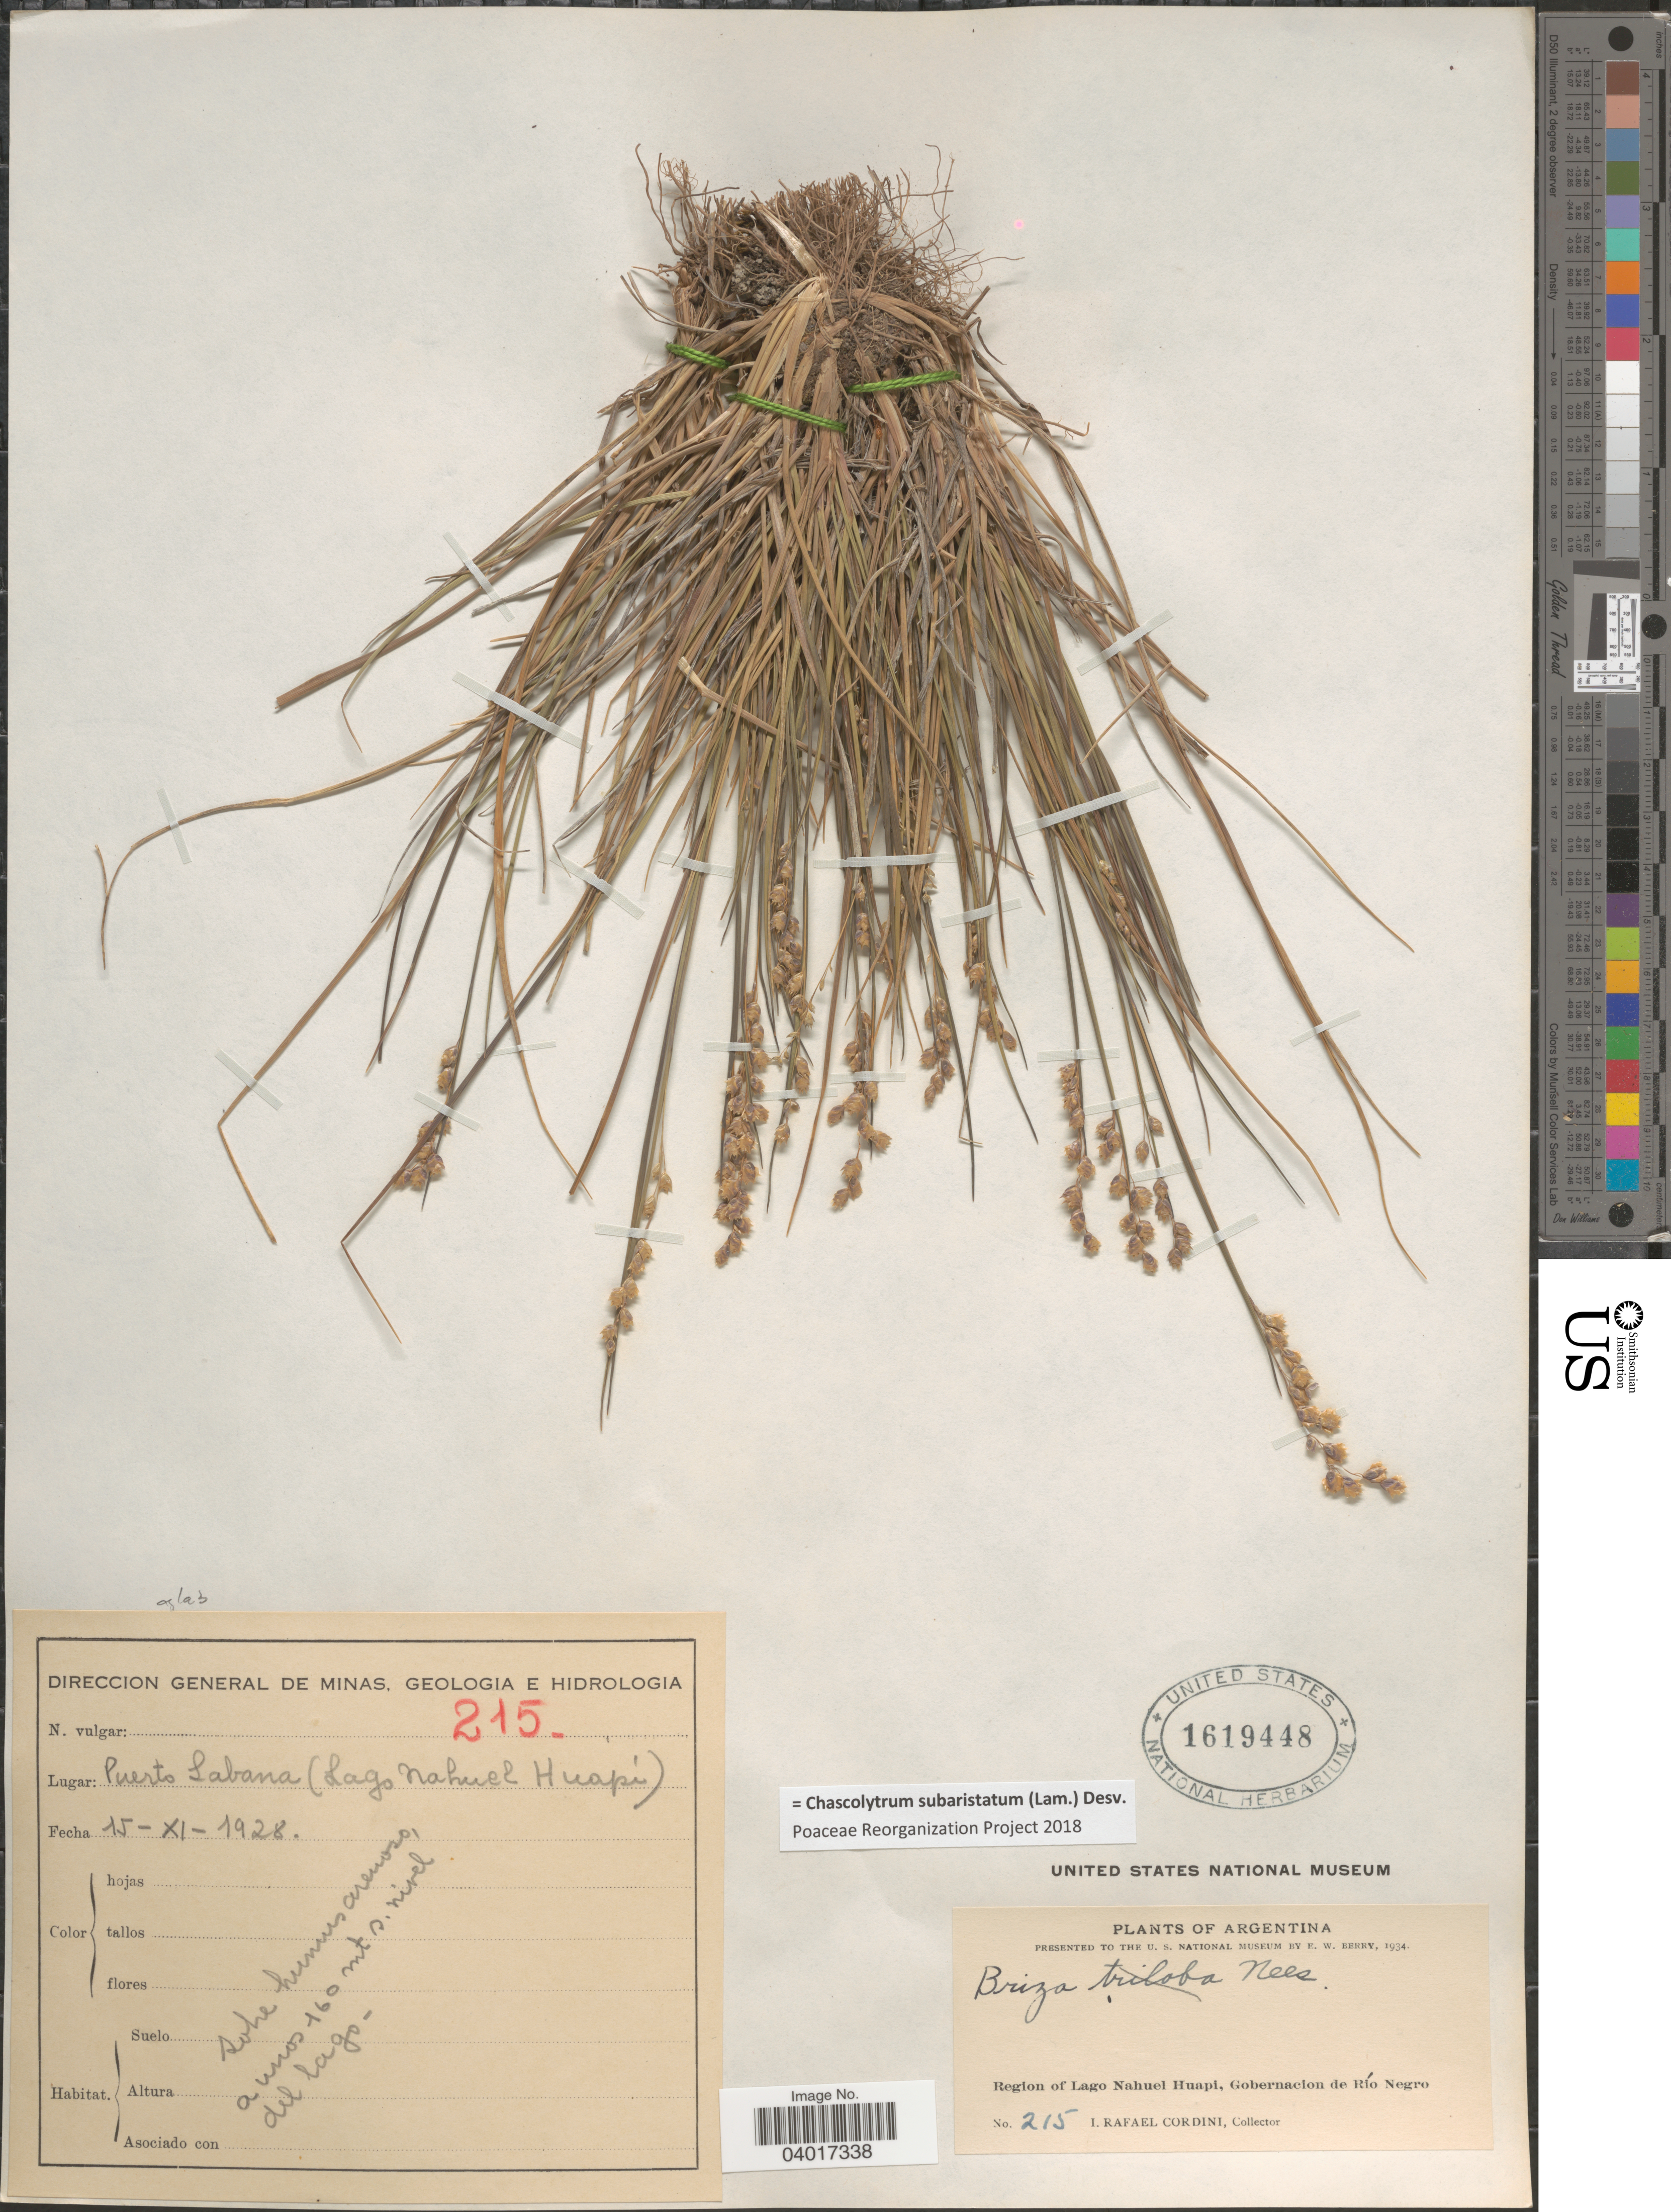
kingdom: Plantae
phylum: Tracheophyta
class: Liliopsida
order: Poales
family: Poaceae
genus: Chascolytrum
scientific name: Chascolytrum subaristatum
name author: (Lam.) Desv.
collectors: I. Cordini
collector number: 215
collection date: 1928-11-15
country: Argentina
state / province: Rio Negro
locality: Puerto Sabana (Lago Nahuel Huapí). Region of Lago Nahuel Huapi, Gobernacion de Río Negro.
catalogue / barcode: US 1619448